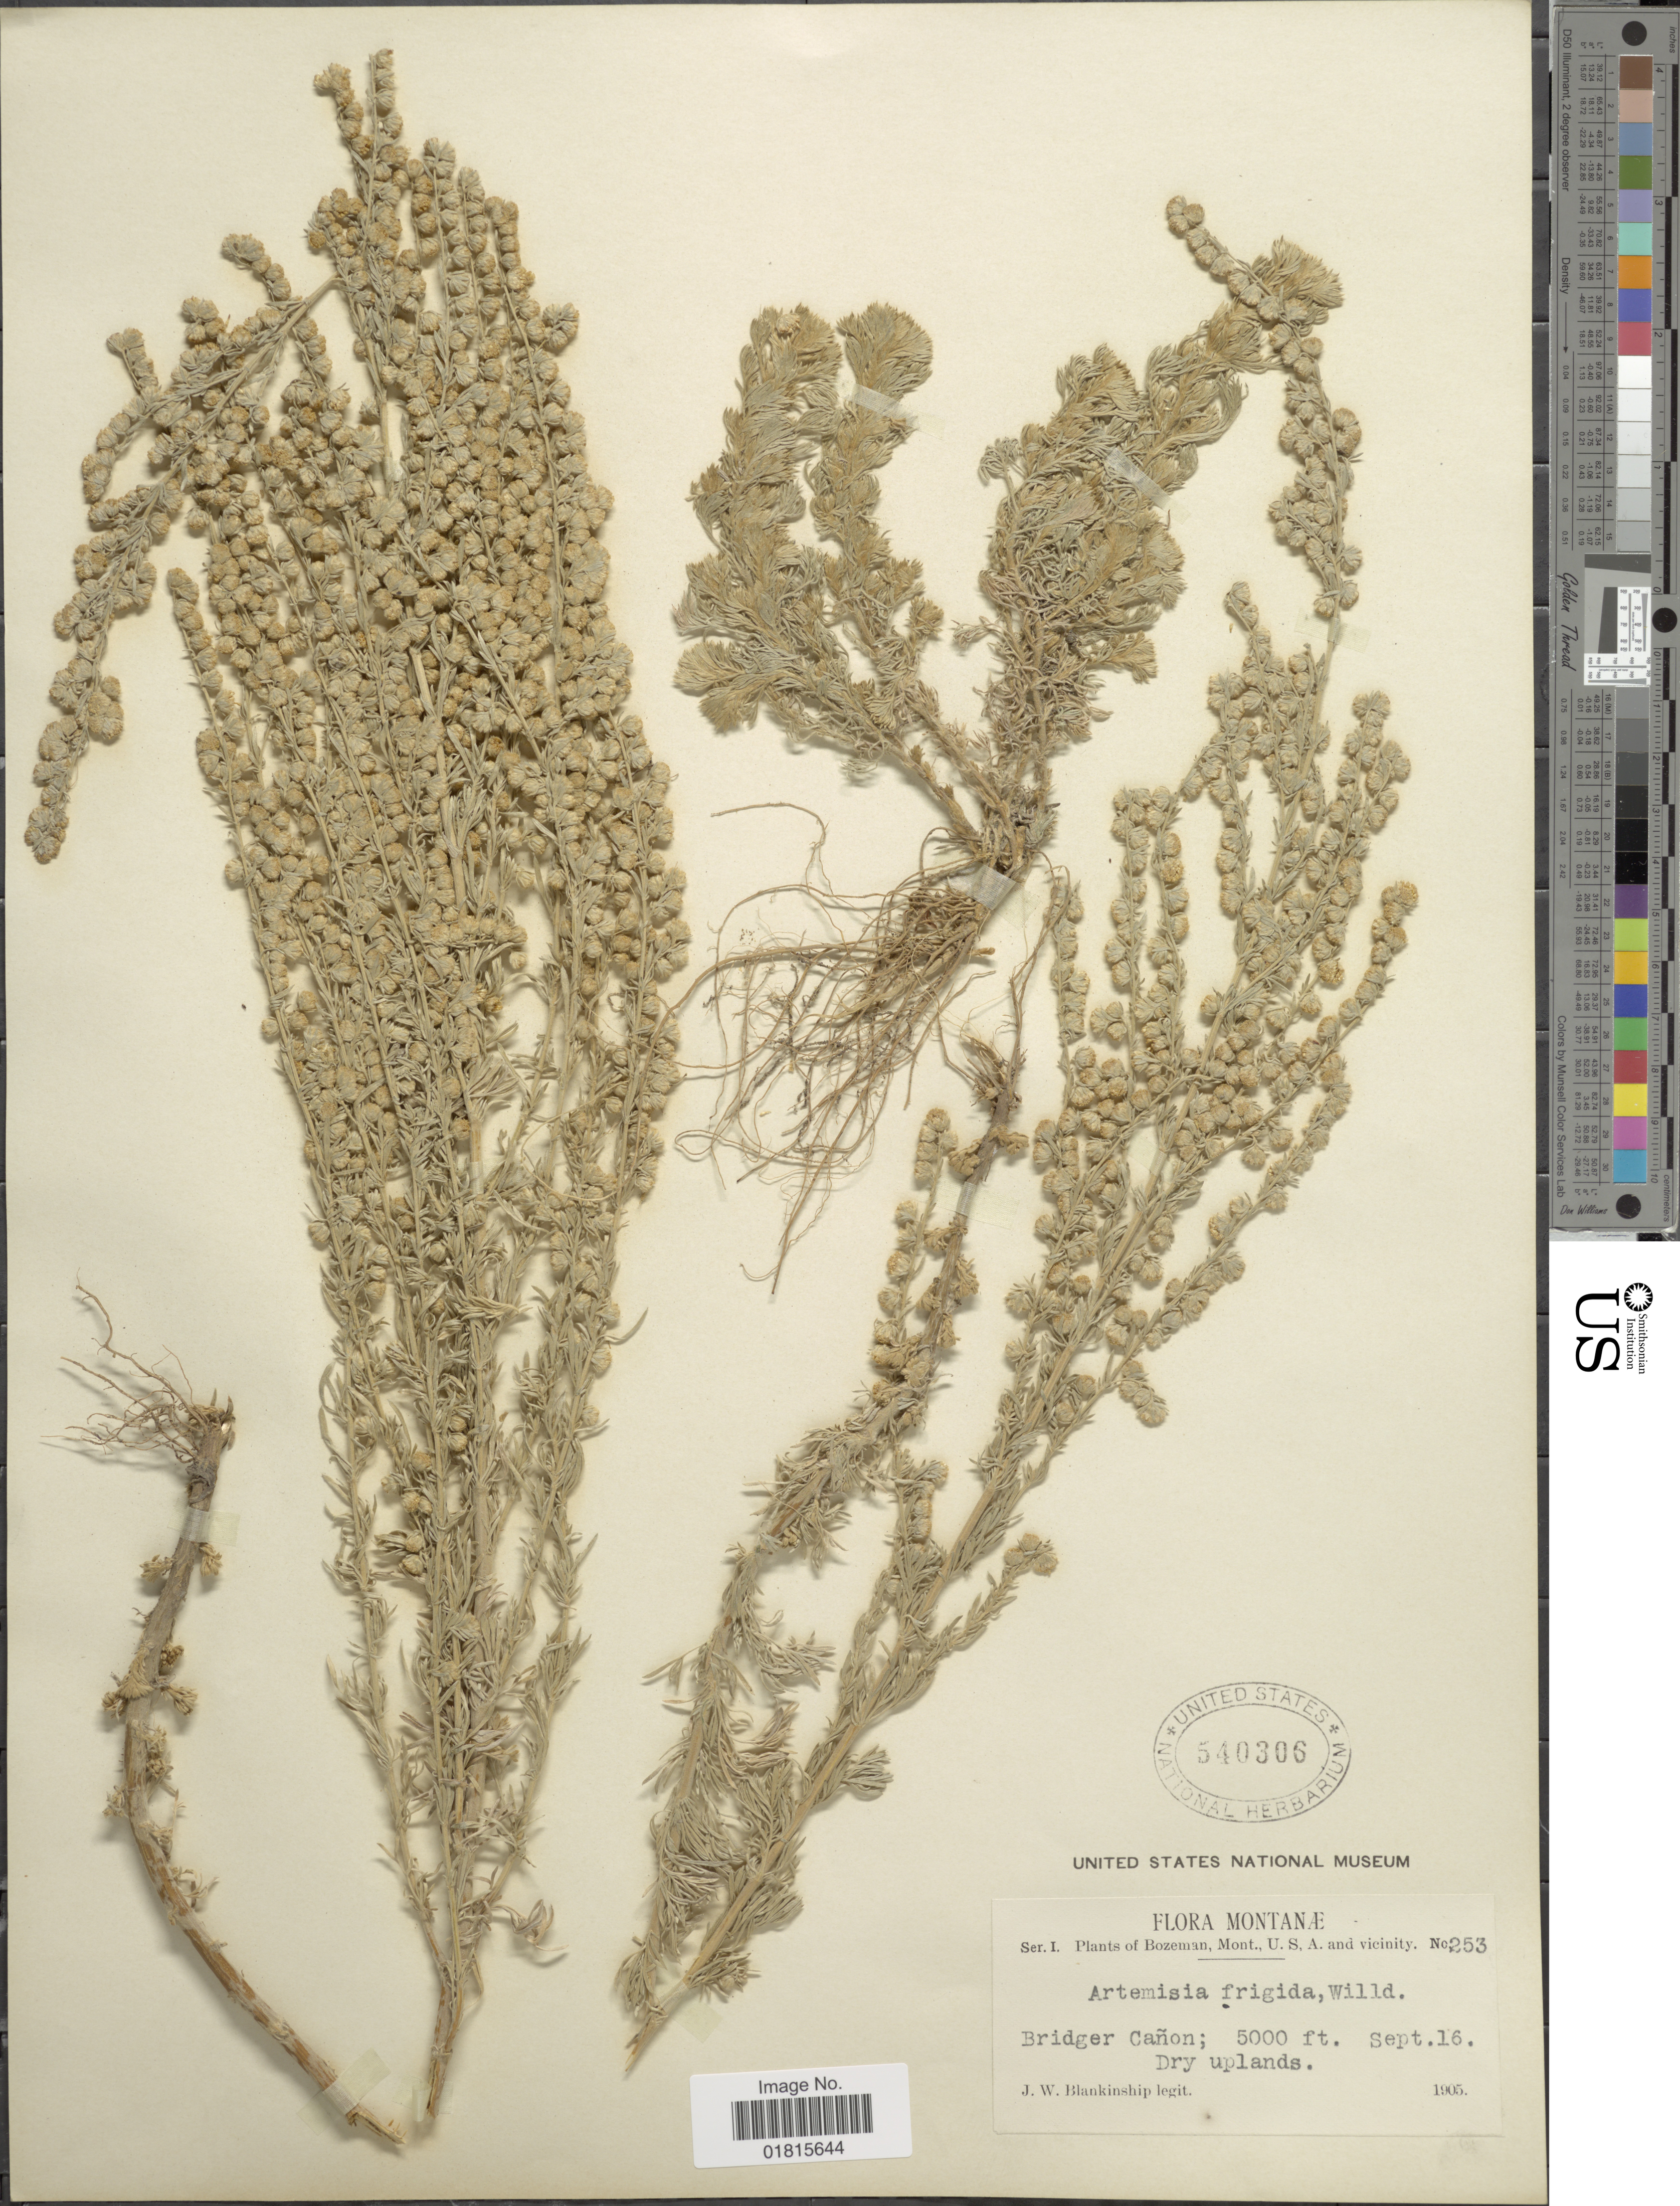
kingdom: Plantae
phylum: Tracheophyta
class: Magnoliopsida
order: Asterales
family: Asteraceae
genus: Artemisia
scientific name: Artemisia frigida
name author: Willd.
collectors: J. W. Blankinship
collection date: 1905-09-16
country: United States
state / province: Montana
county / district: Gallatin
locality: Bridger Cañon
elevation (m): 1524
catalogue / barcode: US 540306